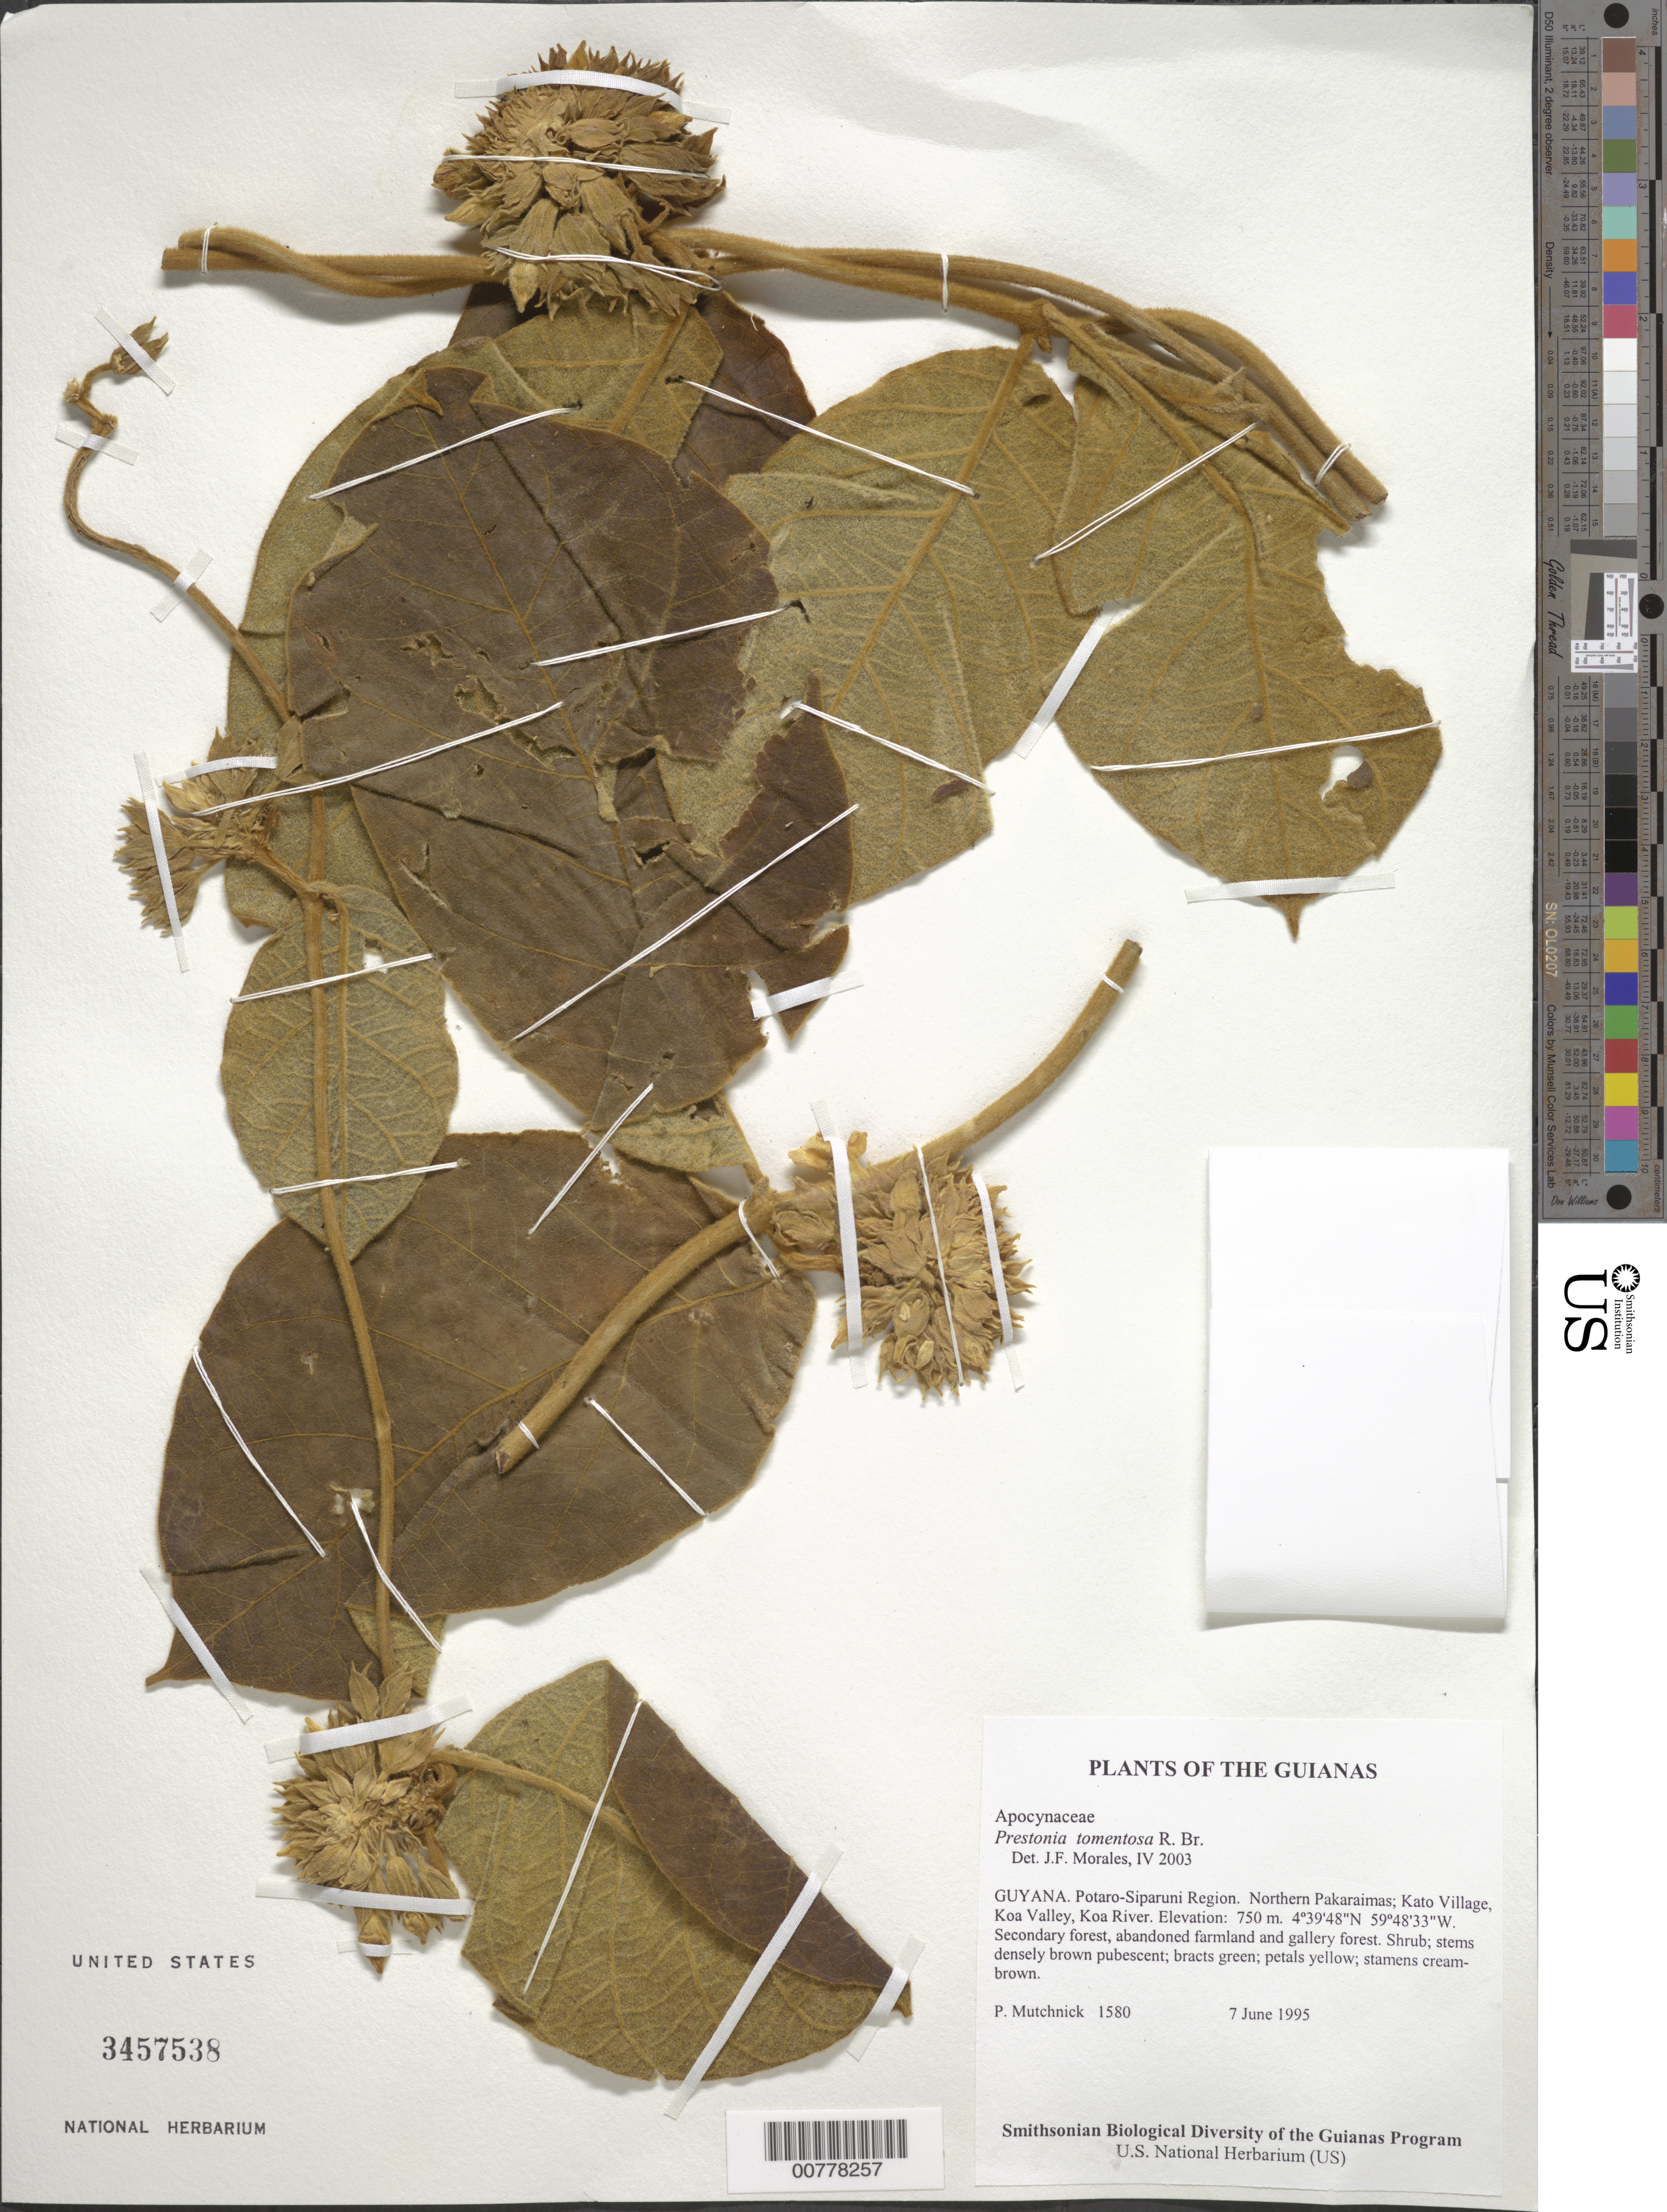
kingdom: Plantae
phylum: Tracheophyta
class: Magnoliopsida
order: Gentianales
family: Apocynaceae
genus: Prestonia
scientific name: Prestonia tomentosa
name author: R. Br.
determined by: Morales, J. F.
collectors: P. Mutchnick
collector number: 1580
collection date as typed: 7 June 1995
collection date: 1995-06-07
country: Guyana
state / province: Potaro-Siparuni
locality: Northern Pakaraimas; Kato Village, Koa Valley, Koa River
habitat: Secondary forest, abandoned farmland and gallery forest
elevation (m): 750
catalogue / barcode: US 3457538